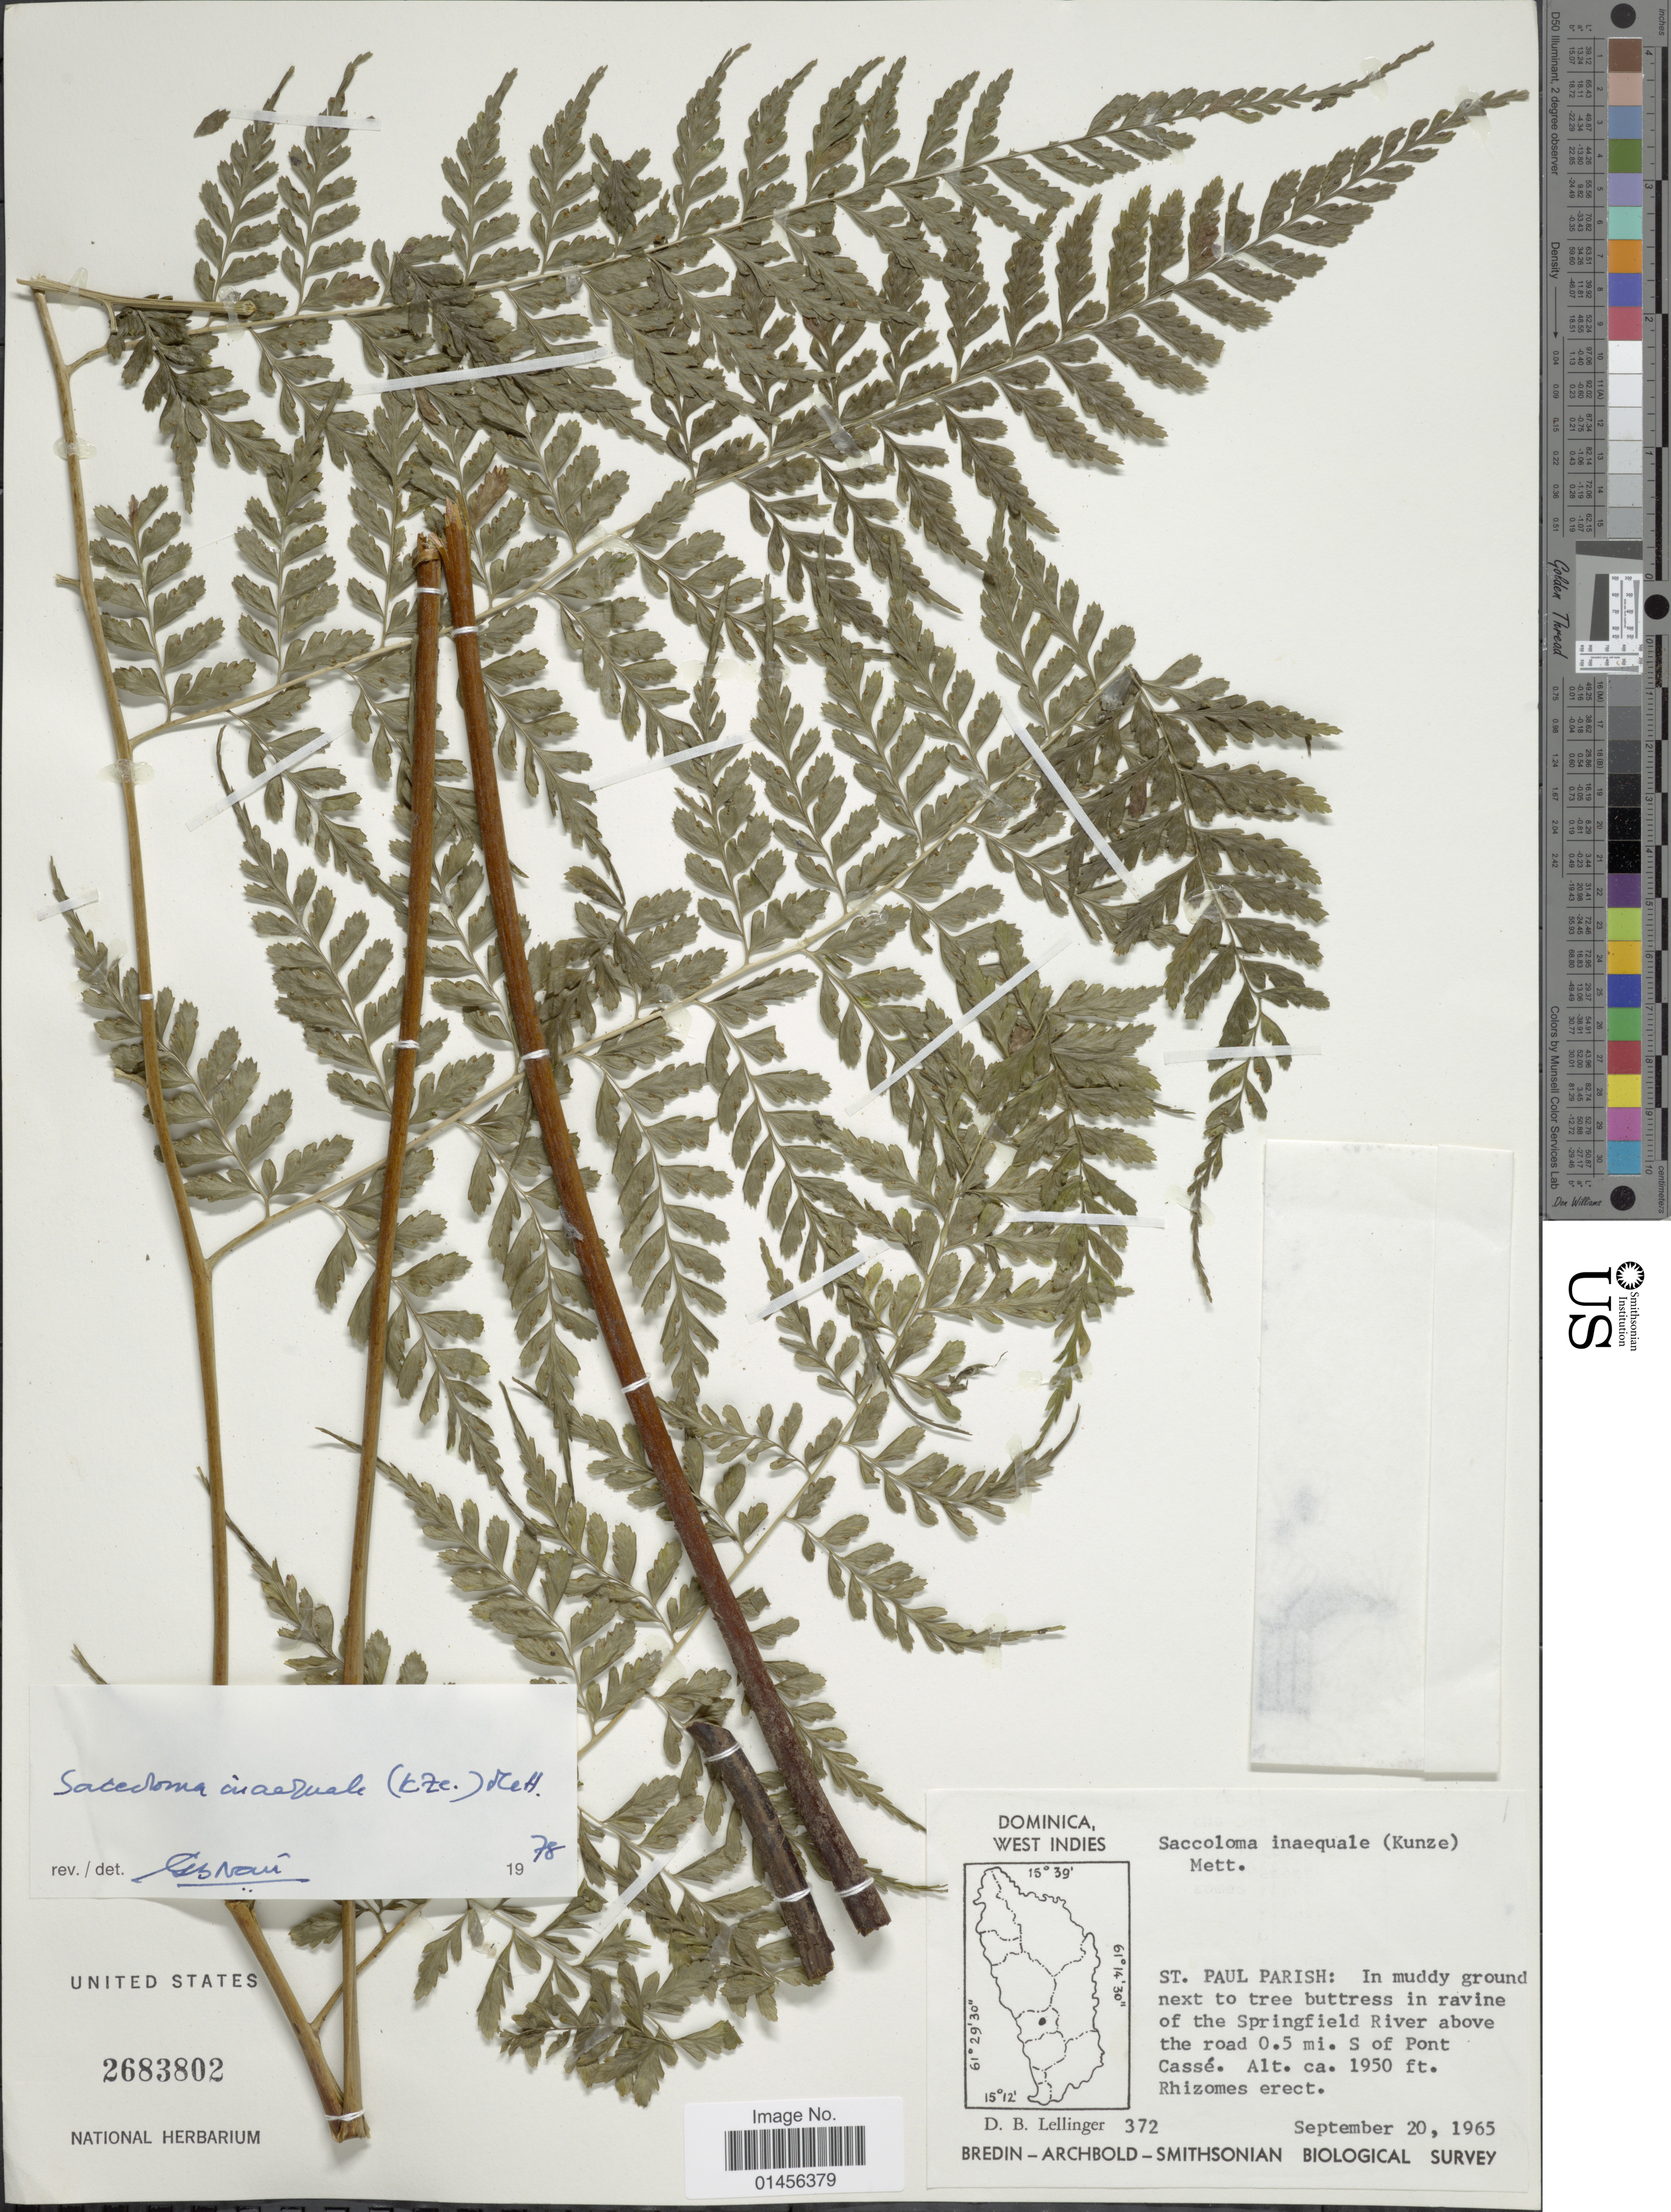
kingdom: Plantae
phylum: Tracheophyta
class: Polypodiopsida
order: Polypodiales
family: Saccolomataceae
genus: Saccoloma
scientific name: Saccoloma inaequale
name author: (Kunze) Mett.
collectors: D. B. Lellinger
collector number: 372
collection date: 1965-09-20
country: Dominica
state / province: St. Paul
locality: St Paul Parish: In muddy ground next to tree buttress in ravine of the Springfield River above the road 0.5 mi. S of Pont Cassé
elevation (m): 594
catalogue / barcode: US 2683802